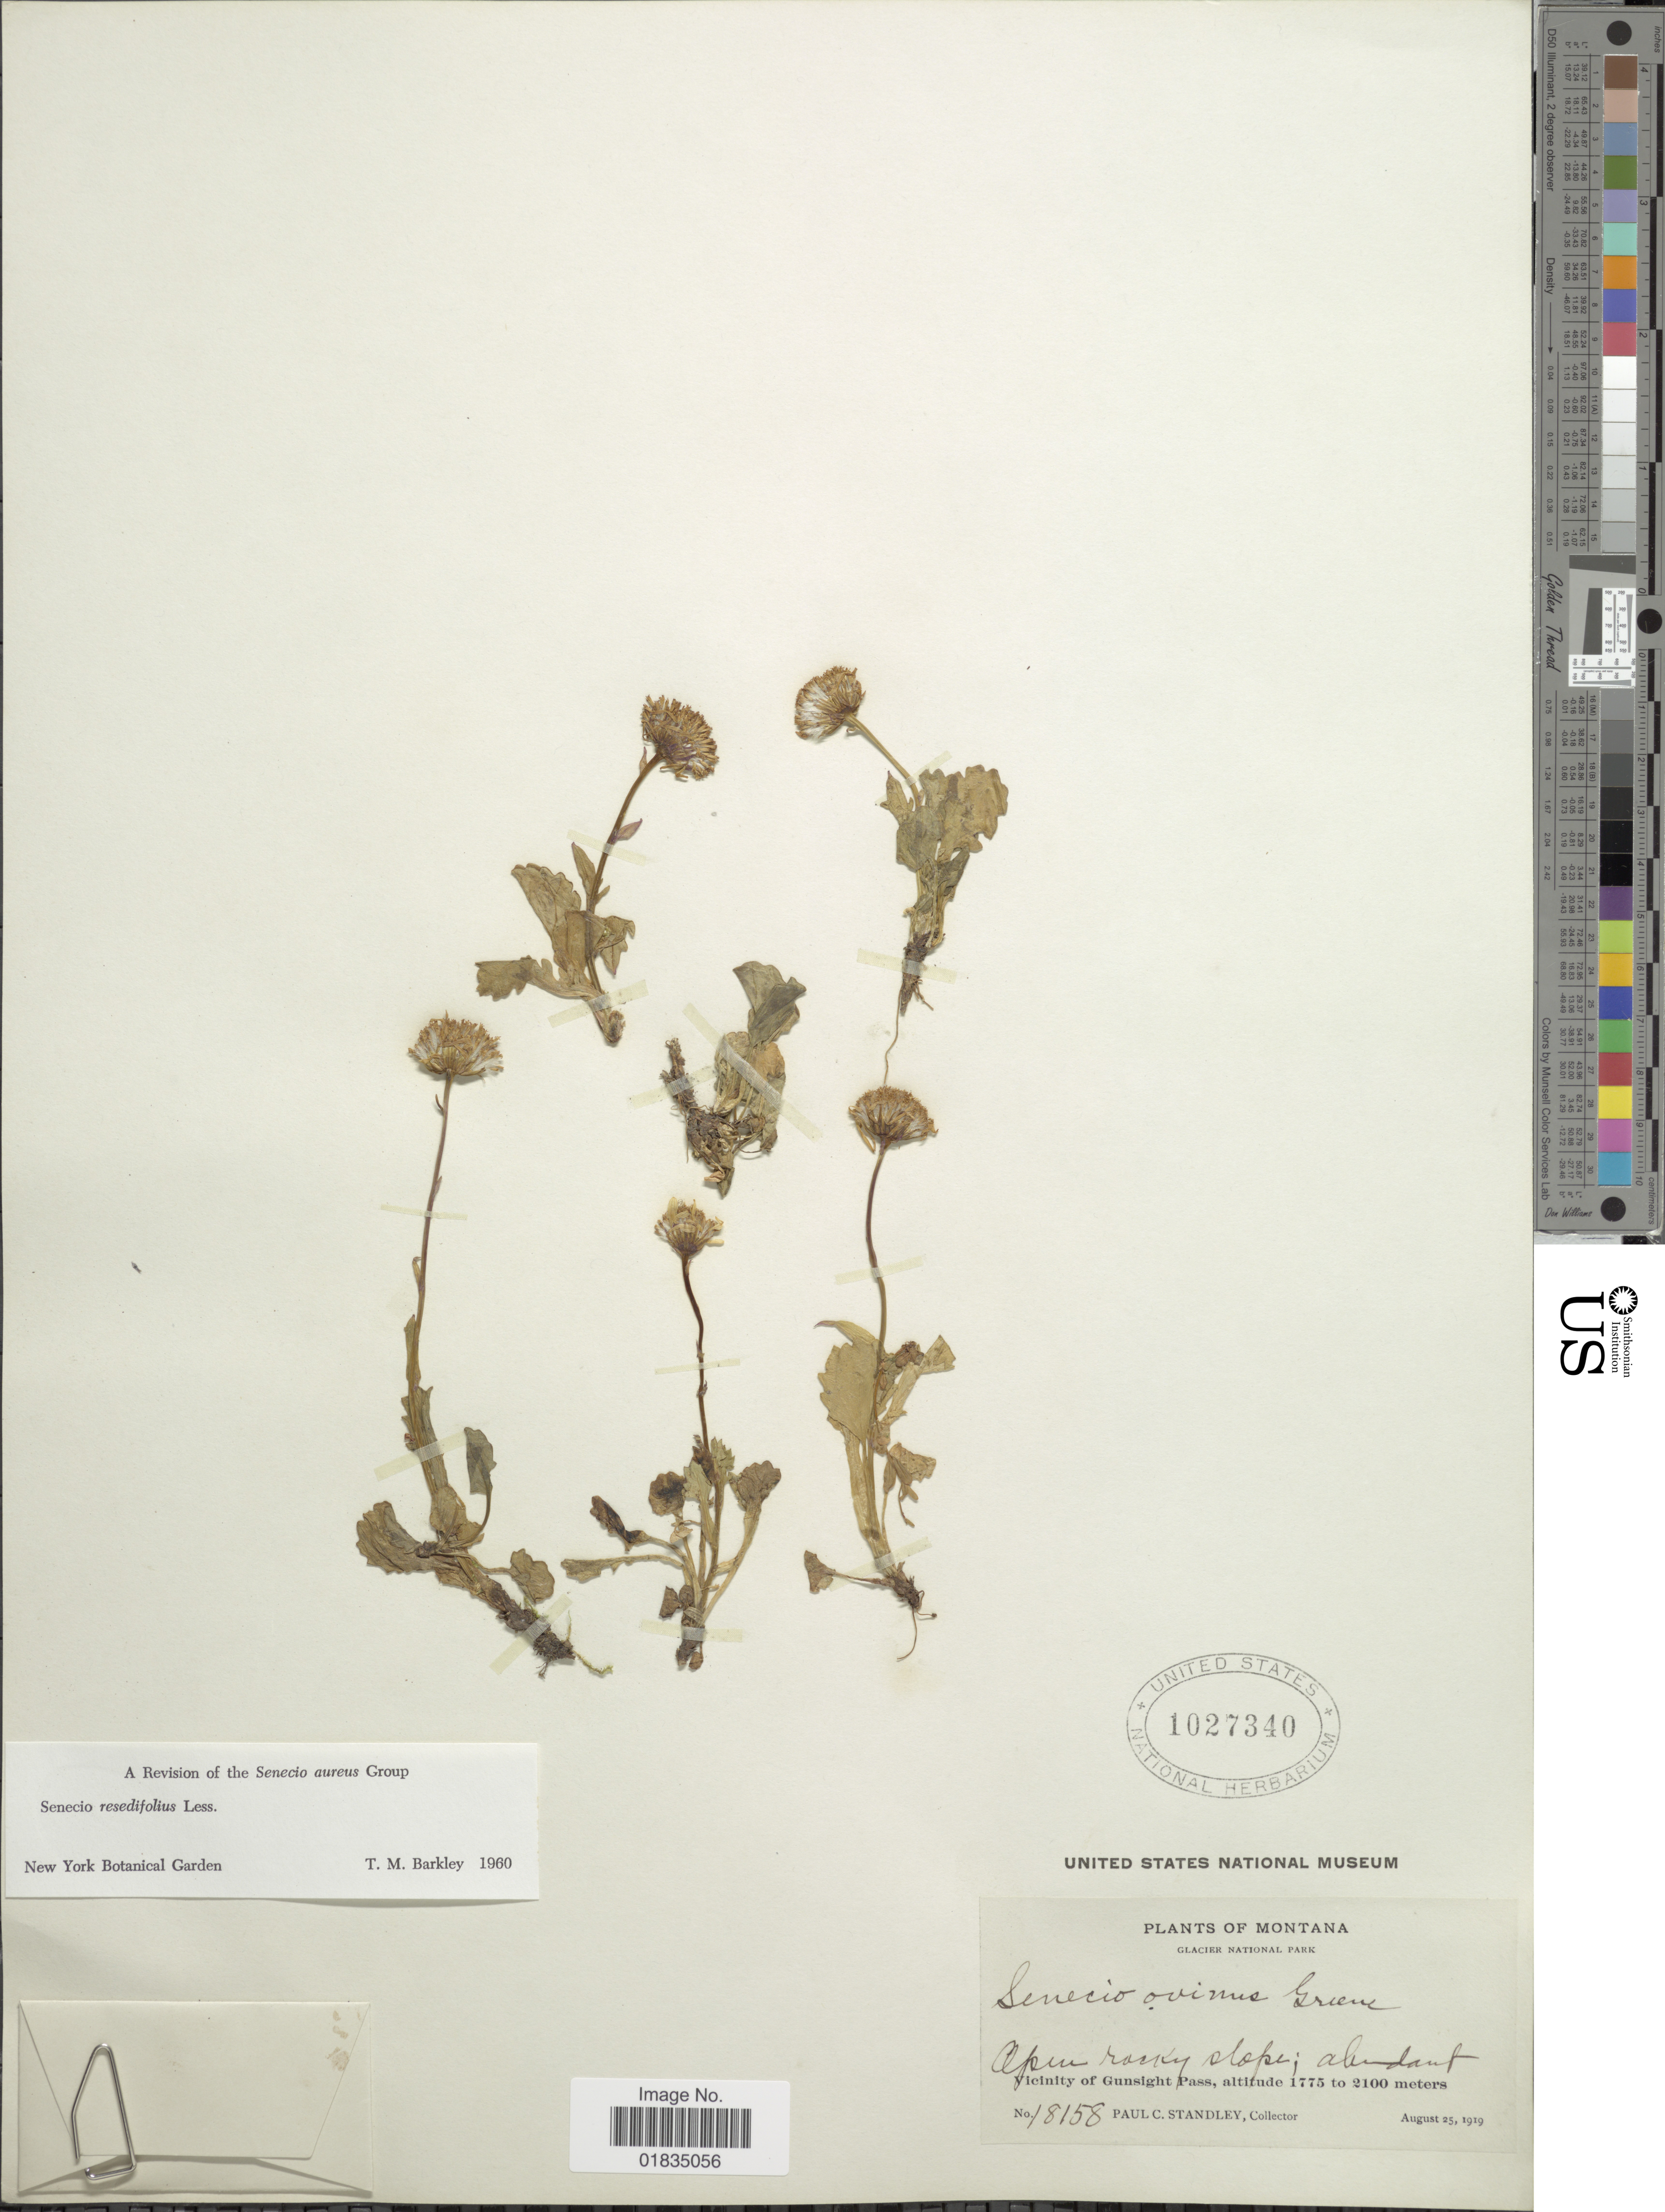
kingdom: Plantae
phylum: Tracheophyta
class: Magnoliopsida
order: Asterales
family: Asteraceae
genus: Packera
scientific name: Packera heterophylla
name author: (Fisch.) E. Wiebe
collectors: P. C. Standley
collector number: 18158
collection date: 1919-08-25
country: United States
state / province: Montana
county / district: Glacier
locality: Glacier National Park, Vicinity of Gunsight Pass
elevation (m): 1775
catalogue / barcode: US 1027340